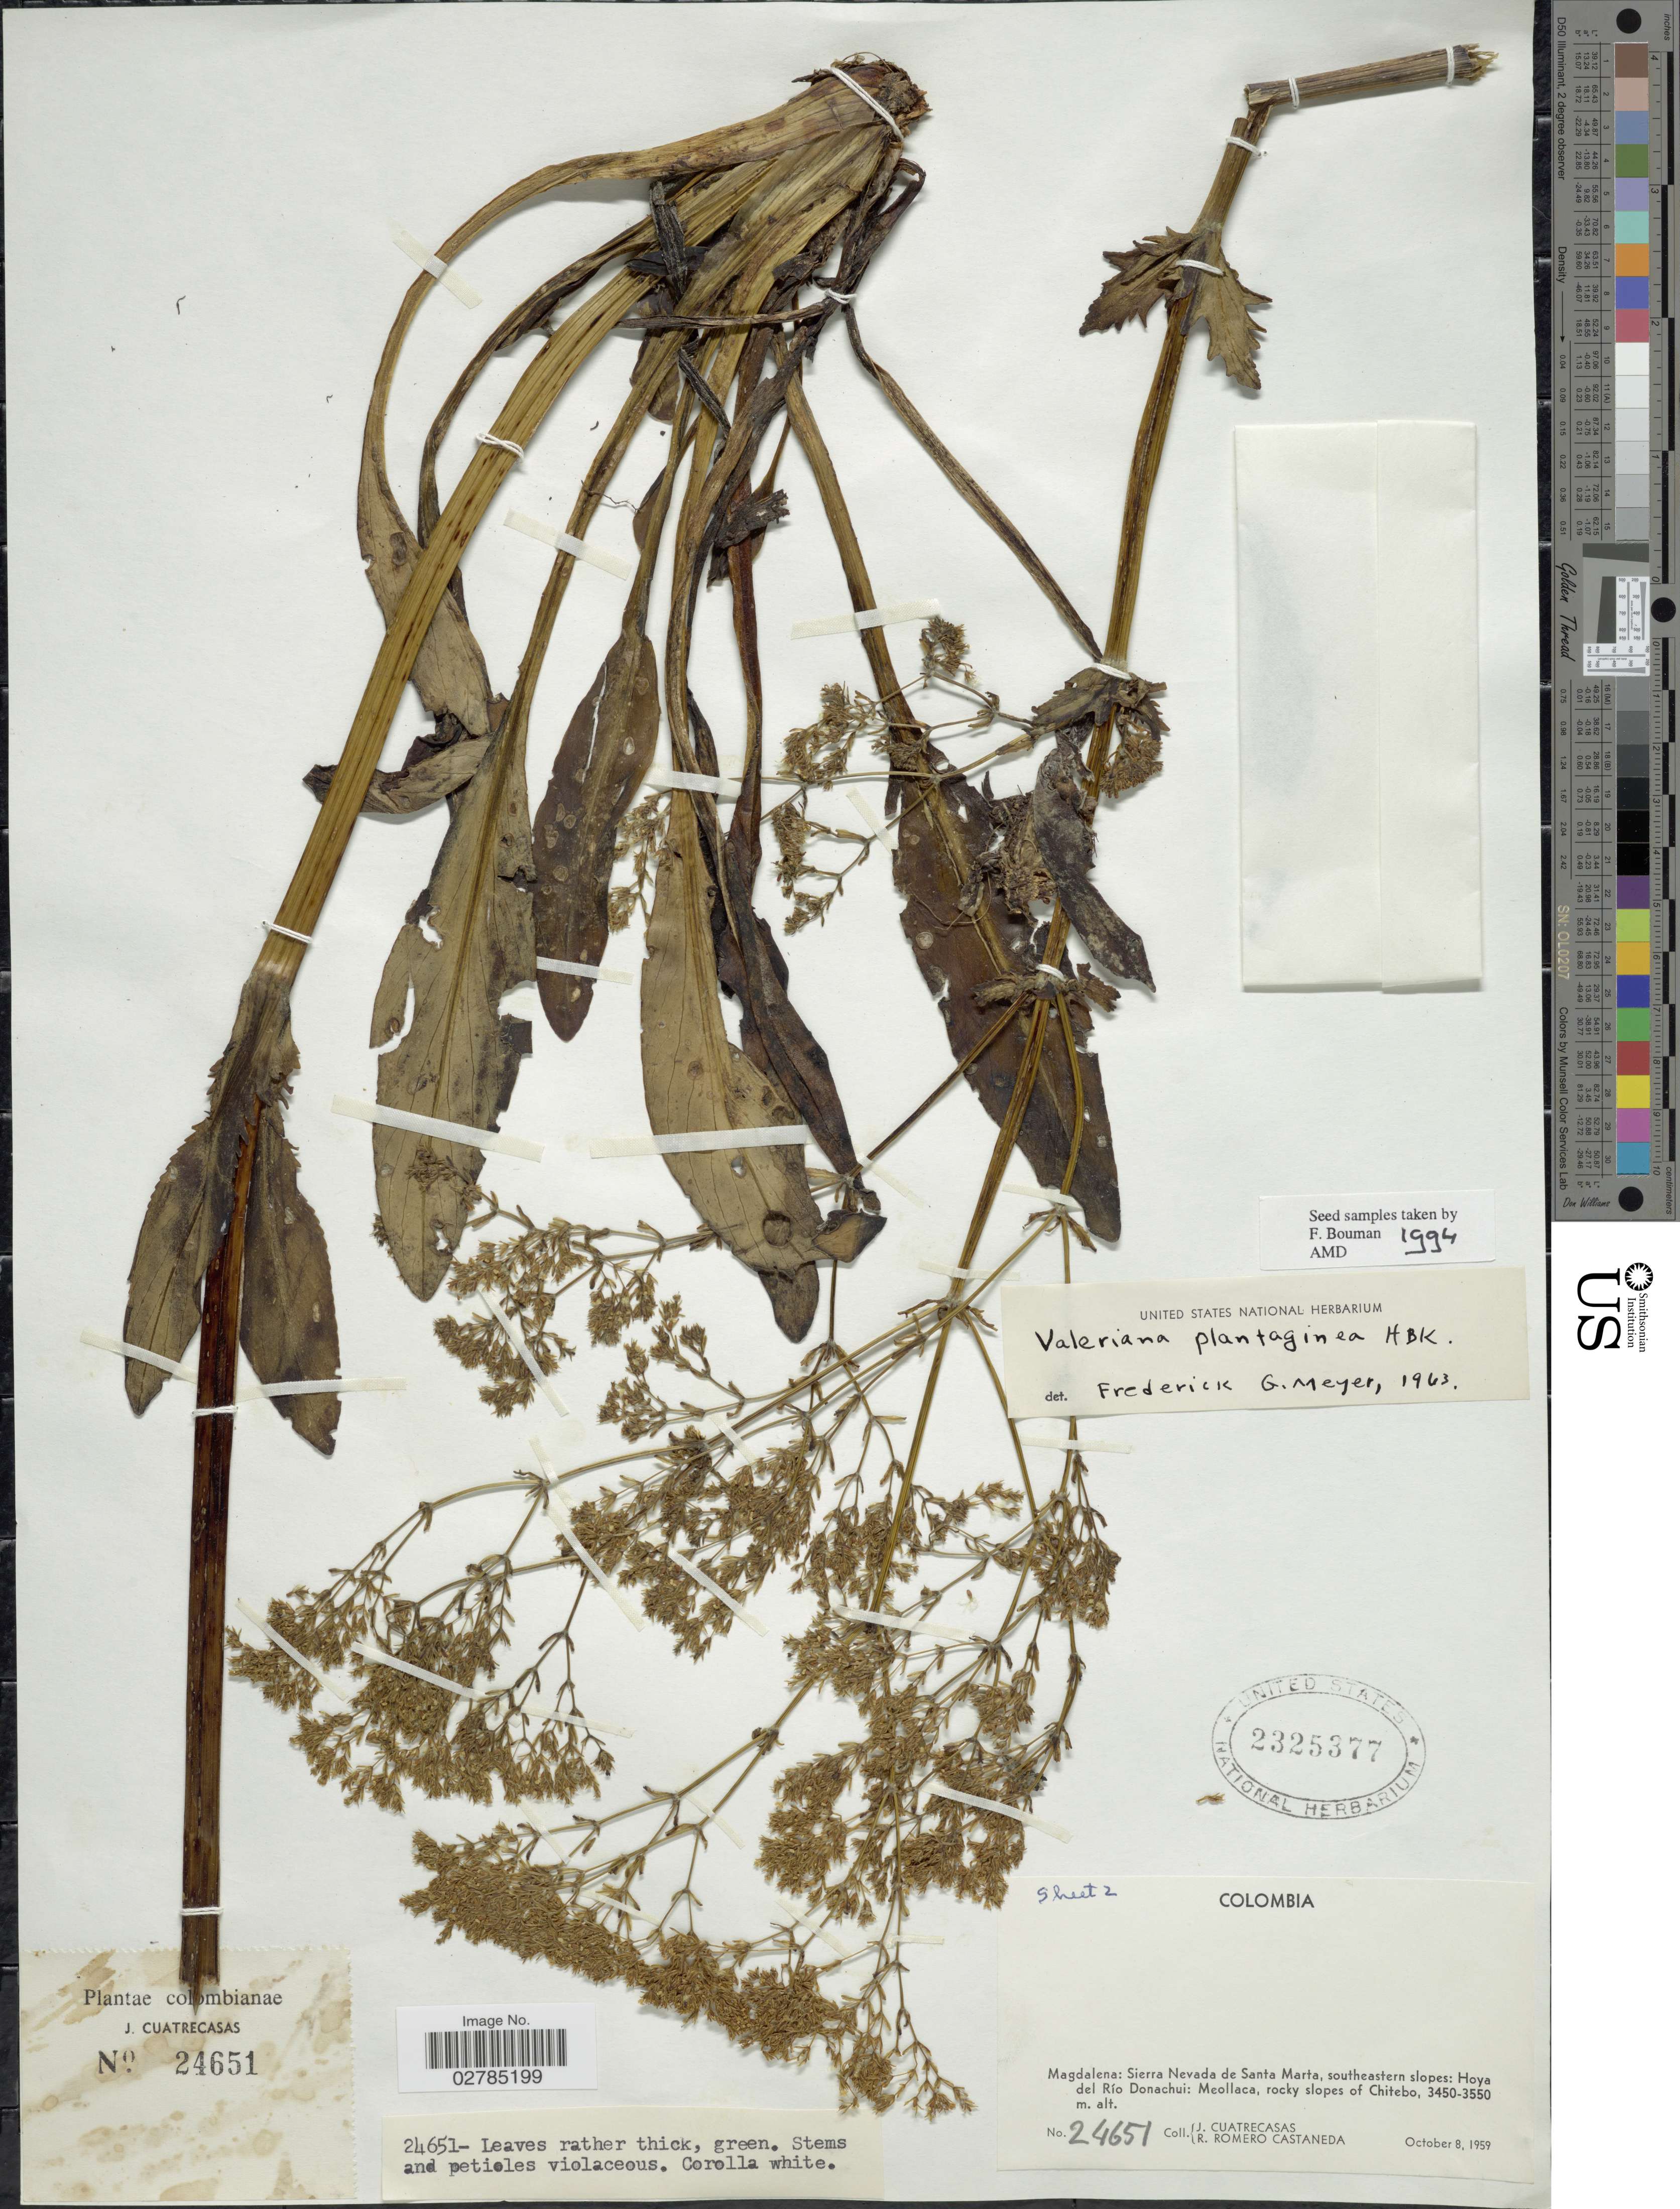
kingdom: Plantae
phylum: Tracheophyta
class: Magnoliopsida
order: Dipsacales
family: Caprifoliaceae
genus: Valeriana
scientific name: Valeriana plantaginea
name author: Kunth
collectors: J. Cuatrecasas & R. Romero Castañeda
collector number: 24651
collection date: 1959-10-08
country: Colombia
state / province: Magdalena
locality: Sierra Nevada de Santa Marta, southeastern slopes: Hoya del Río Donachui: Meollaca, rocky slopes of Chitebo.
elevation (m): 3450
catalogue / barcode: US 2325377